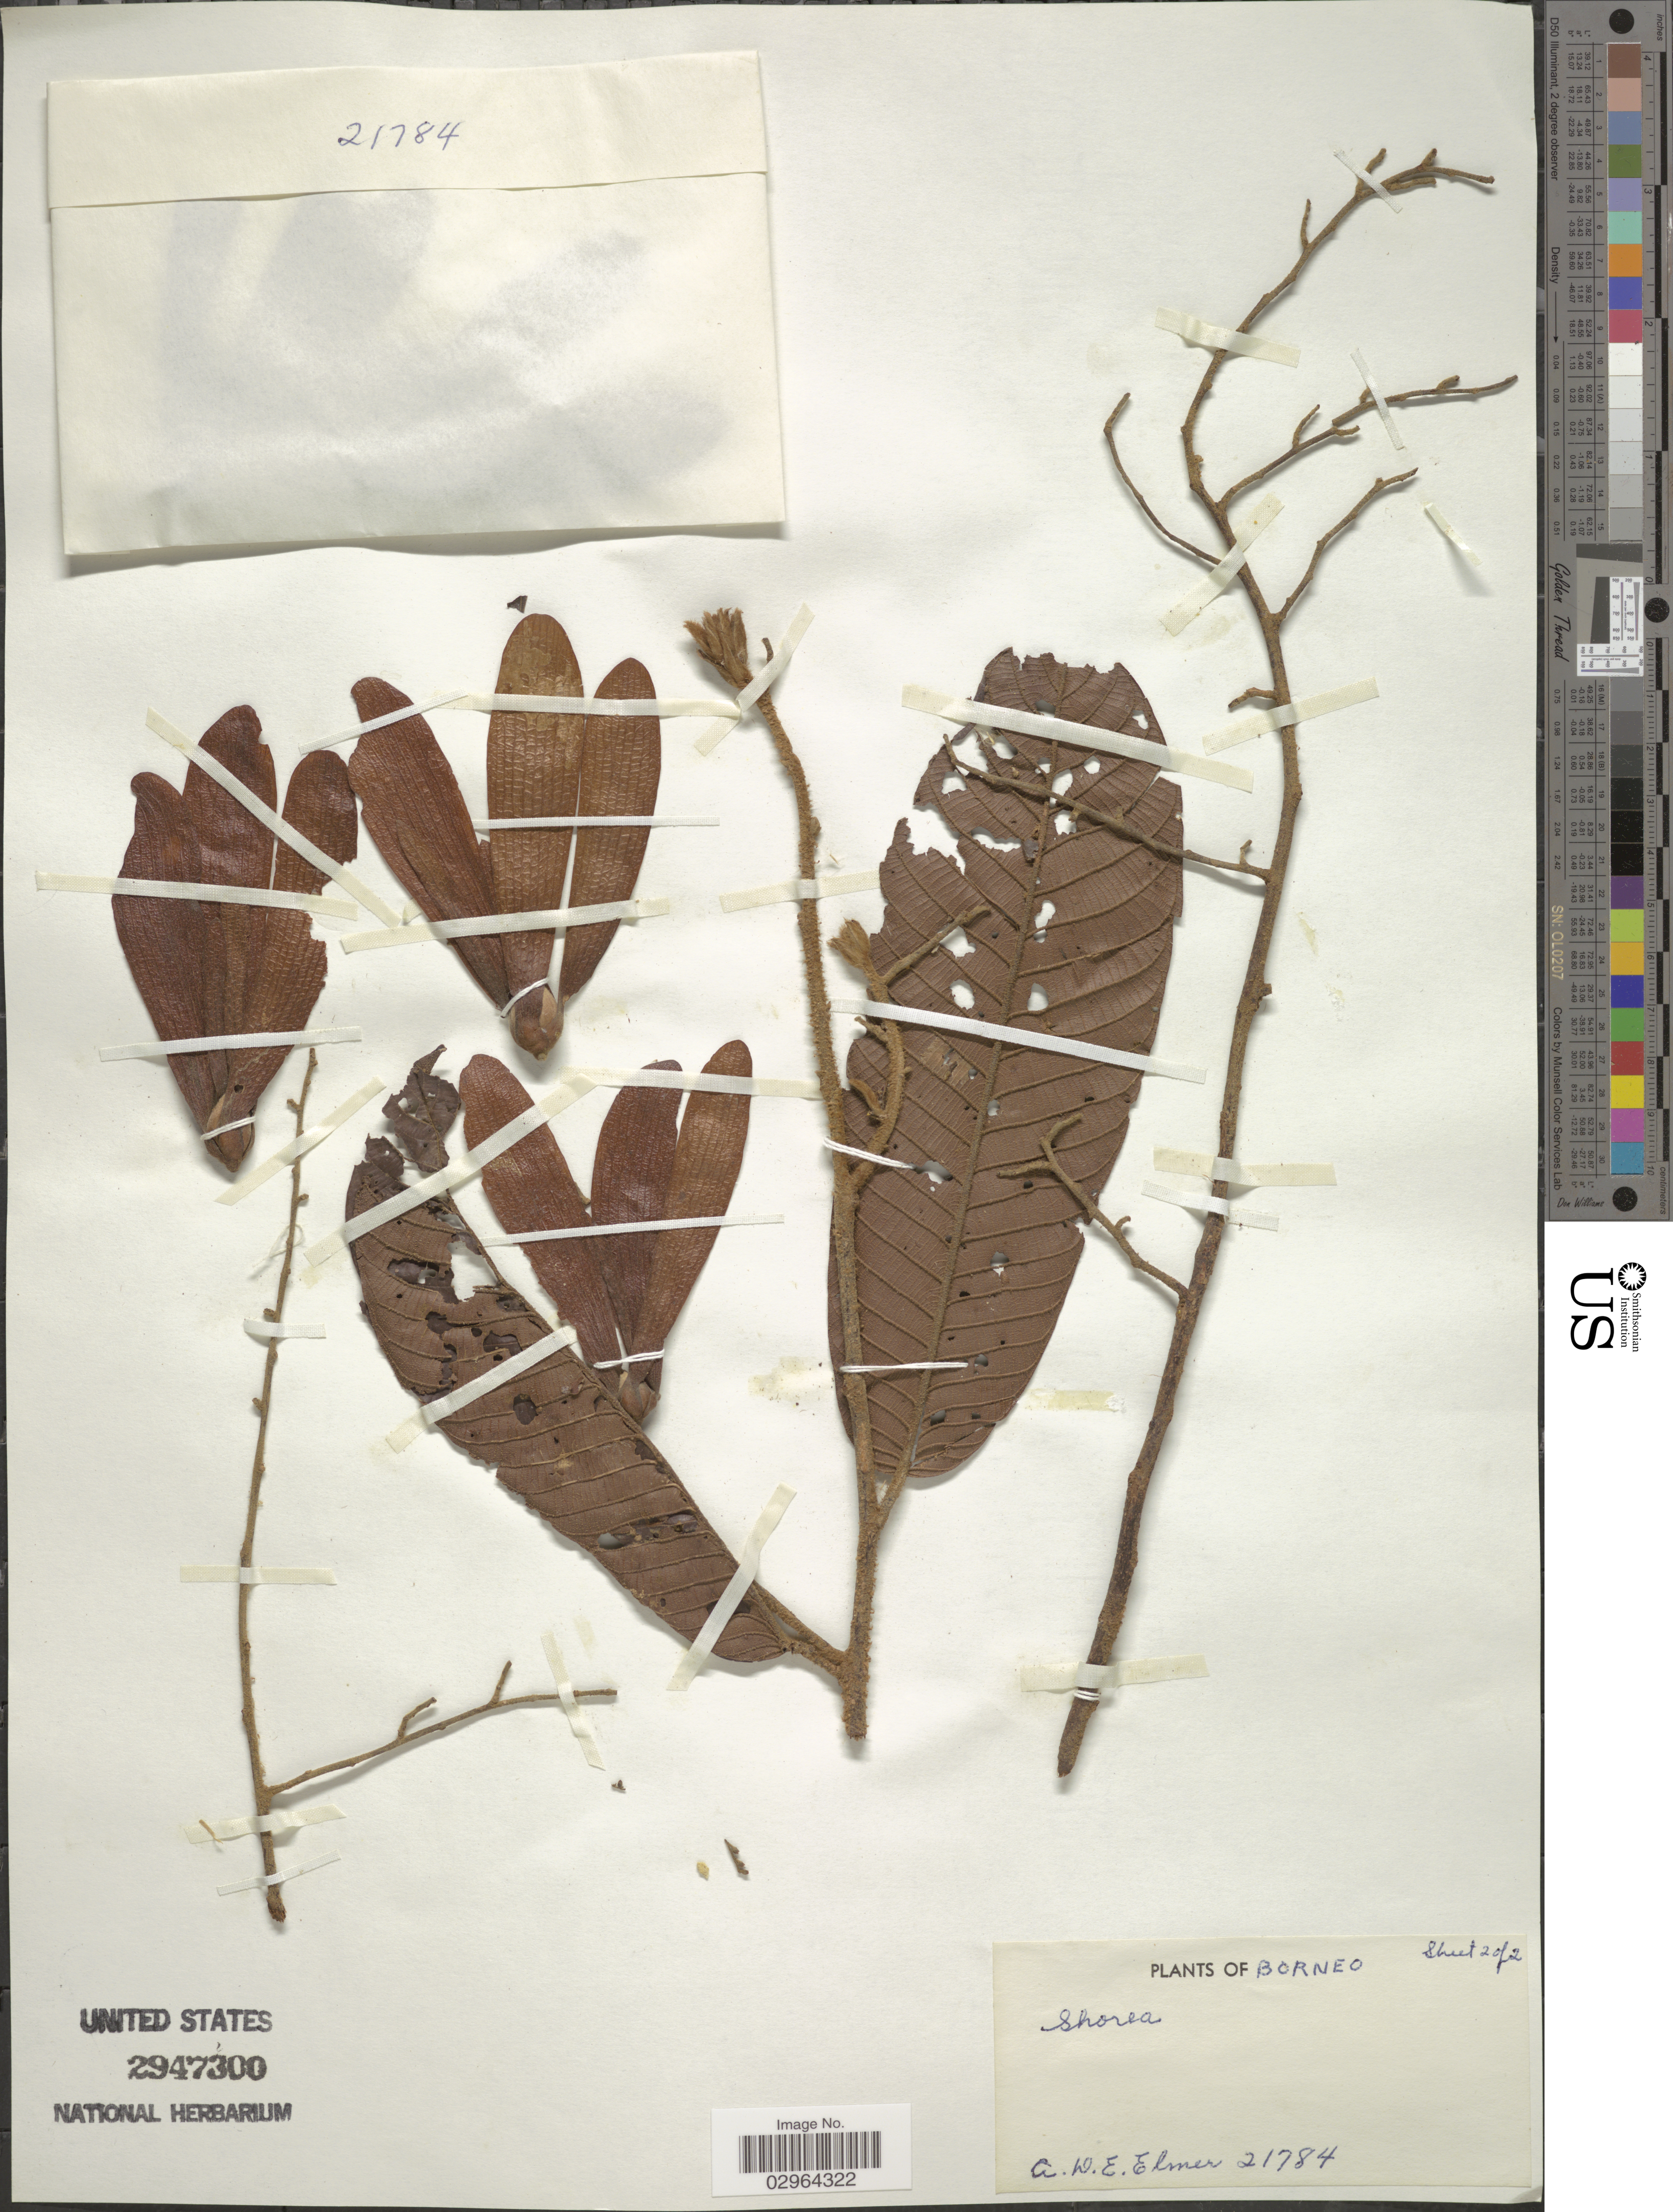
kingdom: Plantae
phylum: Tracheophyta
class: Magnoliopsida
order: Malvales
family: Dipterocarpaceae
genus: Rubroshorea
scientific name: Rubroshorea ovalis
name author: (Korth.) P.S. Ashton & J. Heck.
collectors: A. D. E. Elmer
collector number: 21784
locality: Borneo.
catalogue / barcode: US 2947300